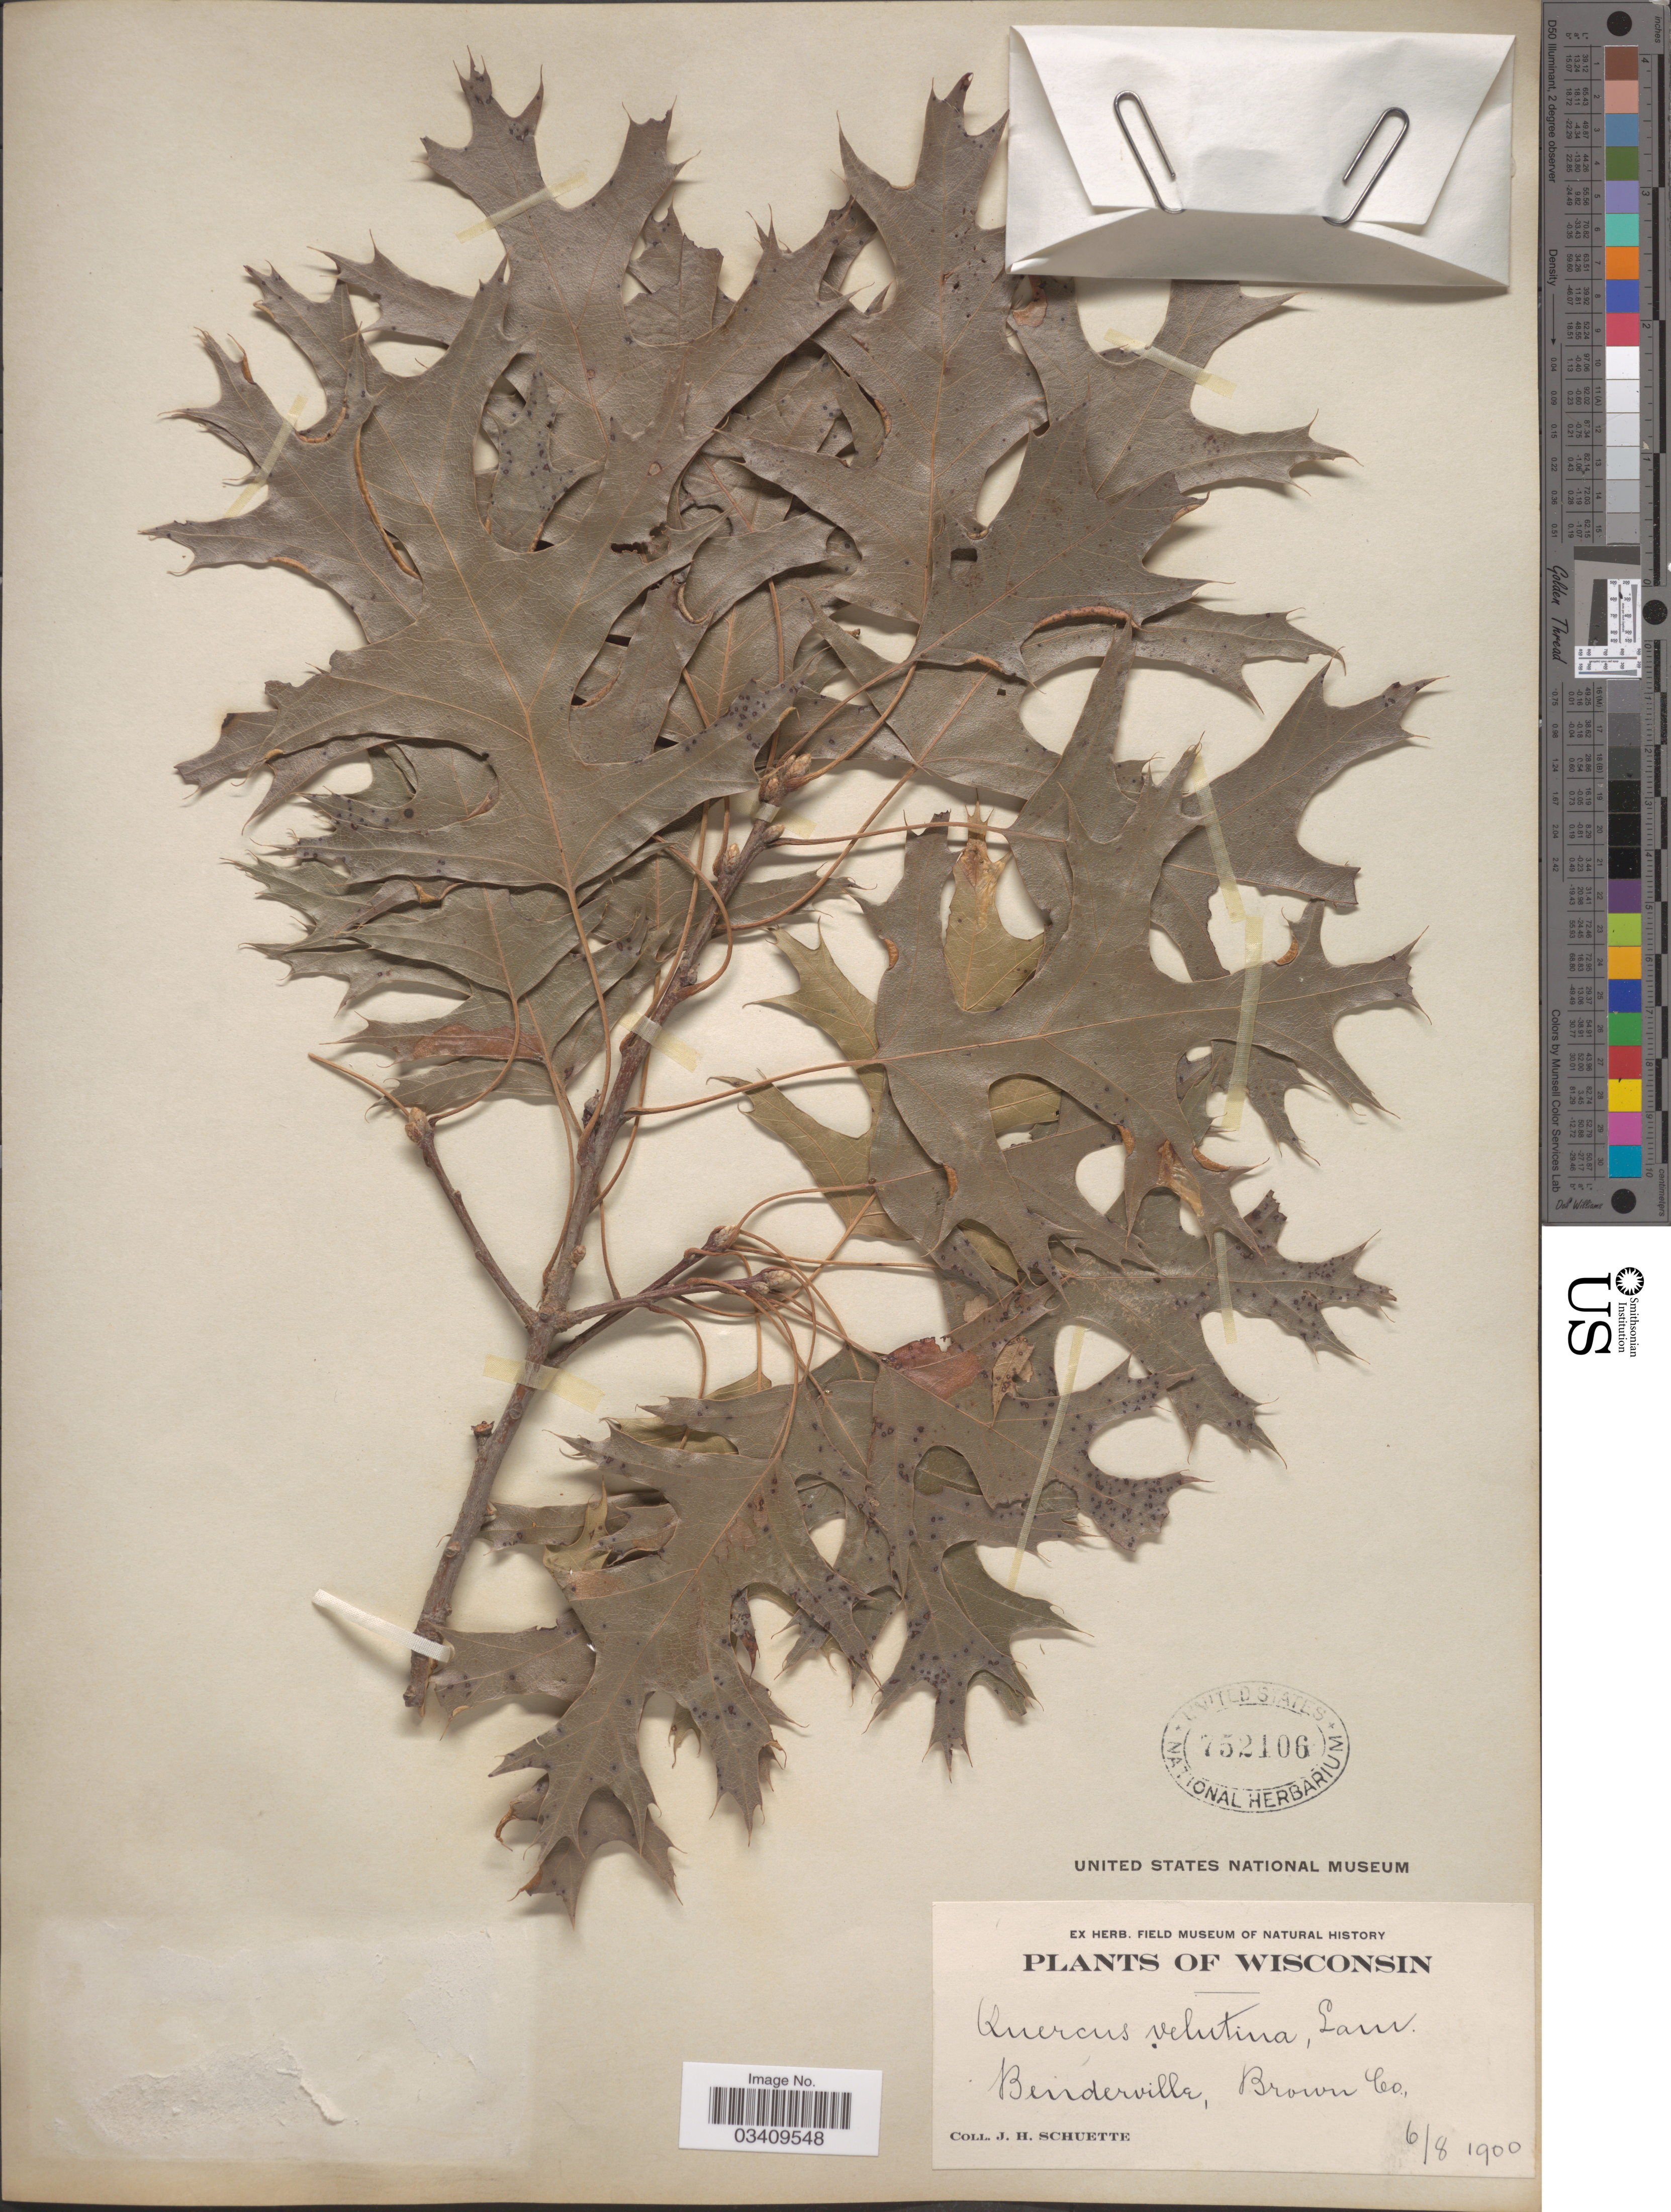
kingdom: Plantae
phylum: Tracheophyta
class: Magnoliopsida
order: Fagales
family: Fagaceae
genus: Quercus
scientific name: Quercus velutina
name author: Lam.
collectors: J. H. Schuette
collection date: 1900-06-08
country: United States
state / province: Wisconsin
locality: Benderville, Brown Co.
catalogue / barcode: US 752106